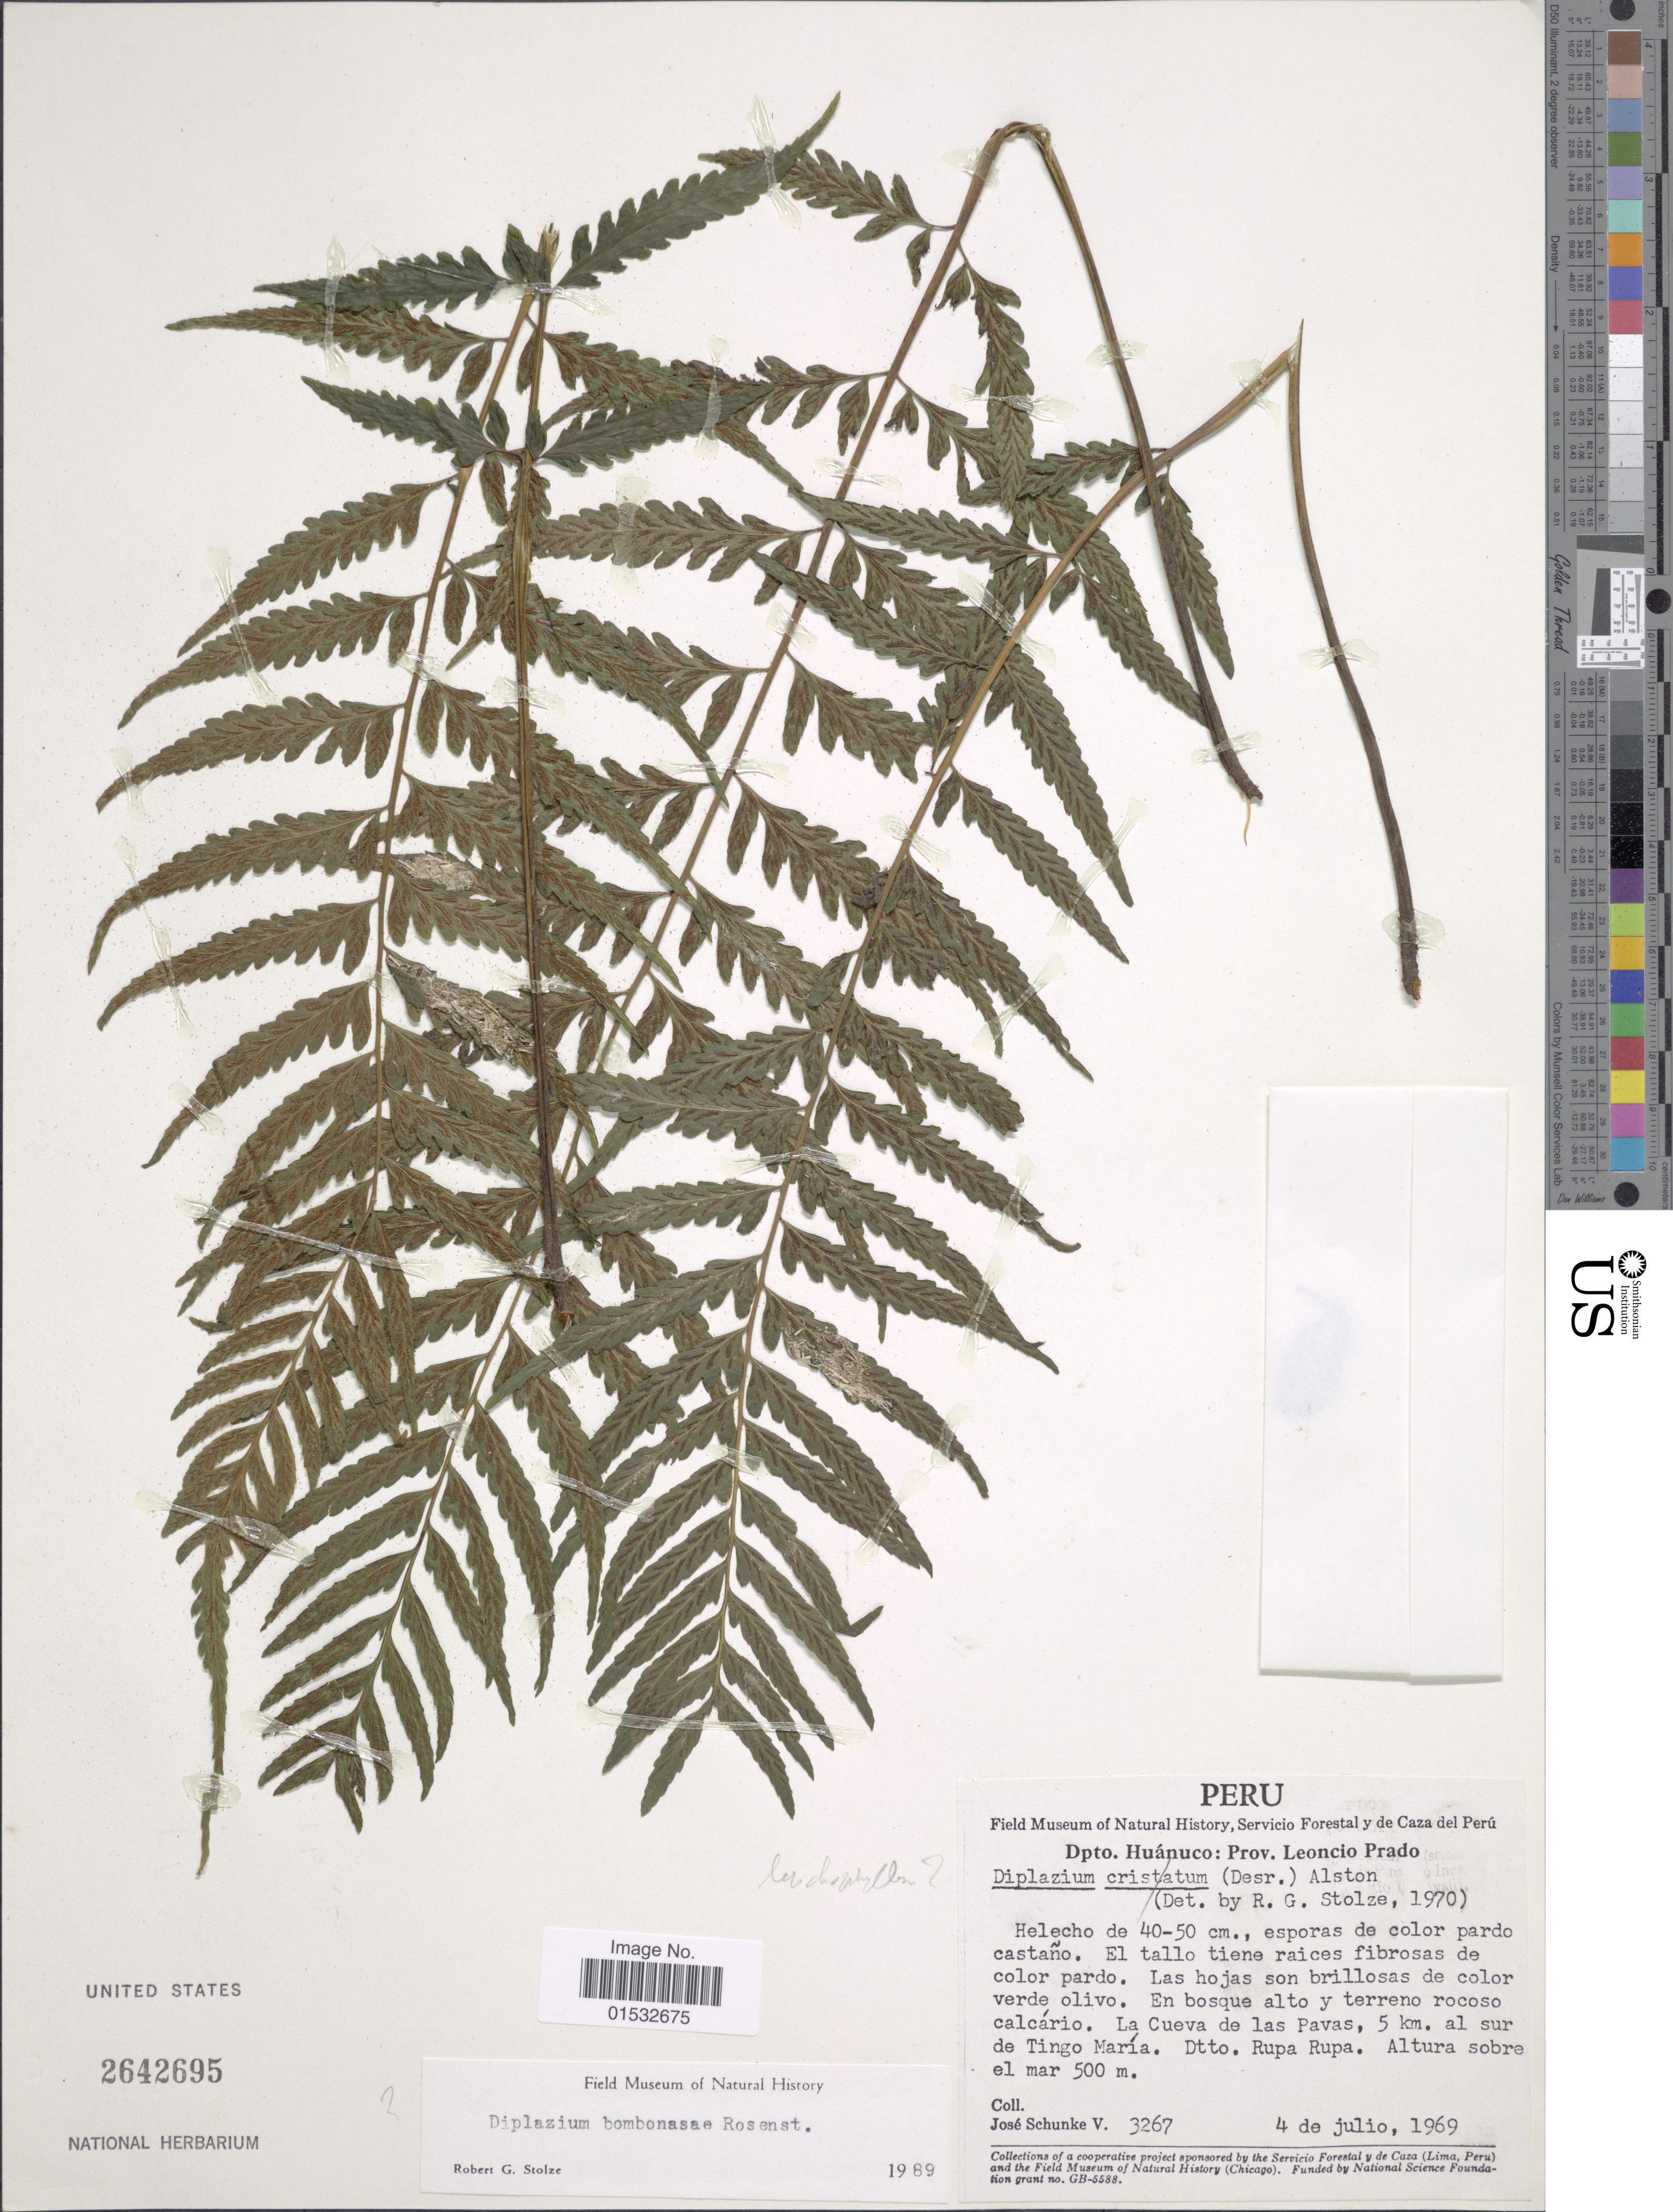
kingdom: Plantae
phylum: Tracheophyta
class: Polypodiopsida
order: Polypodiales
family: Athyriaceae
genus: Diplazium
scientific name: Diplazium bombonasae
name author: Rosenst.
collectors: J. Schunke Vigo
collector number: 3267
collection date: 1969-07-04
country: Peru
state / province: Huánuco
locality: Prov. Leoncio Prado. La Cueva de las Pavas, 5 km. al sur de Tingo María. Dtto. Rupa Rupa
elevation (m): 500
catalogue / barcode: US 2642695